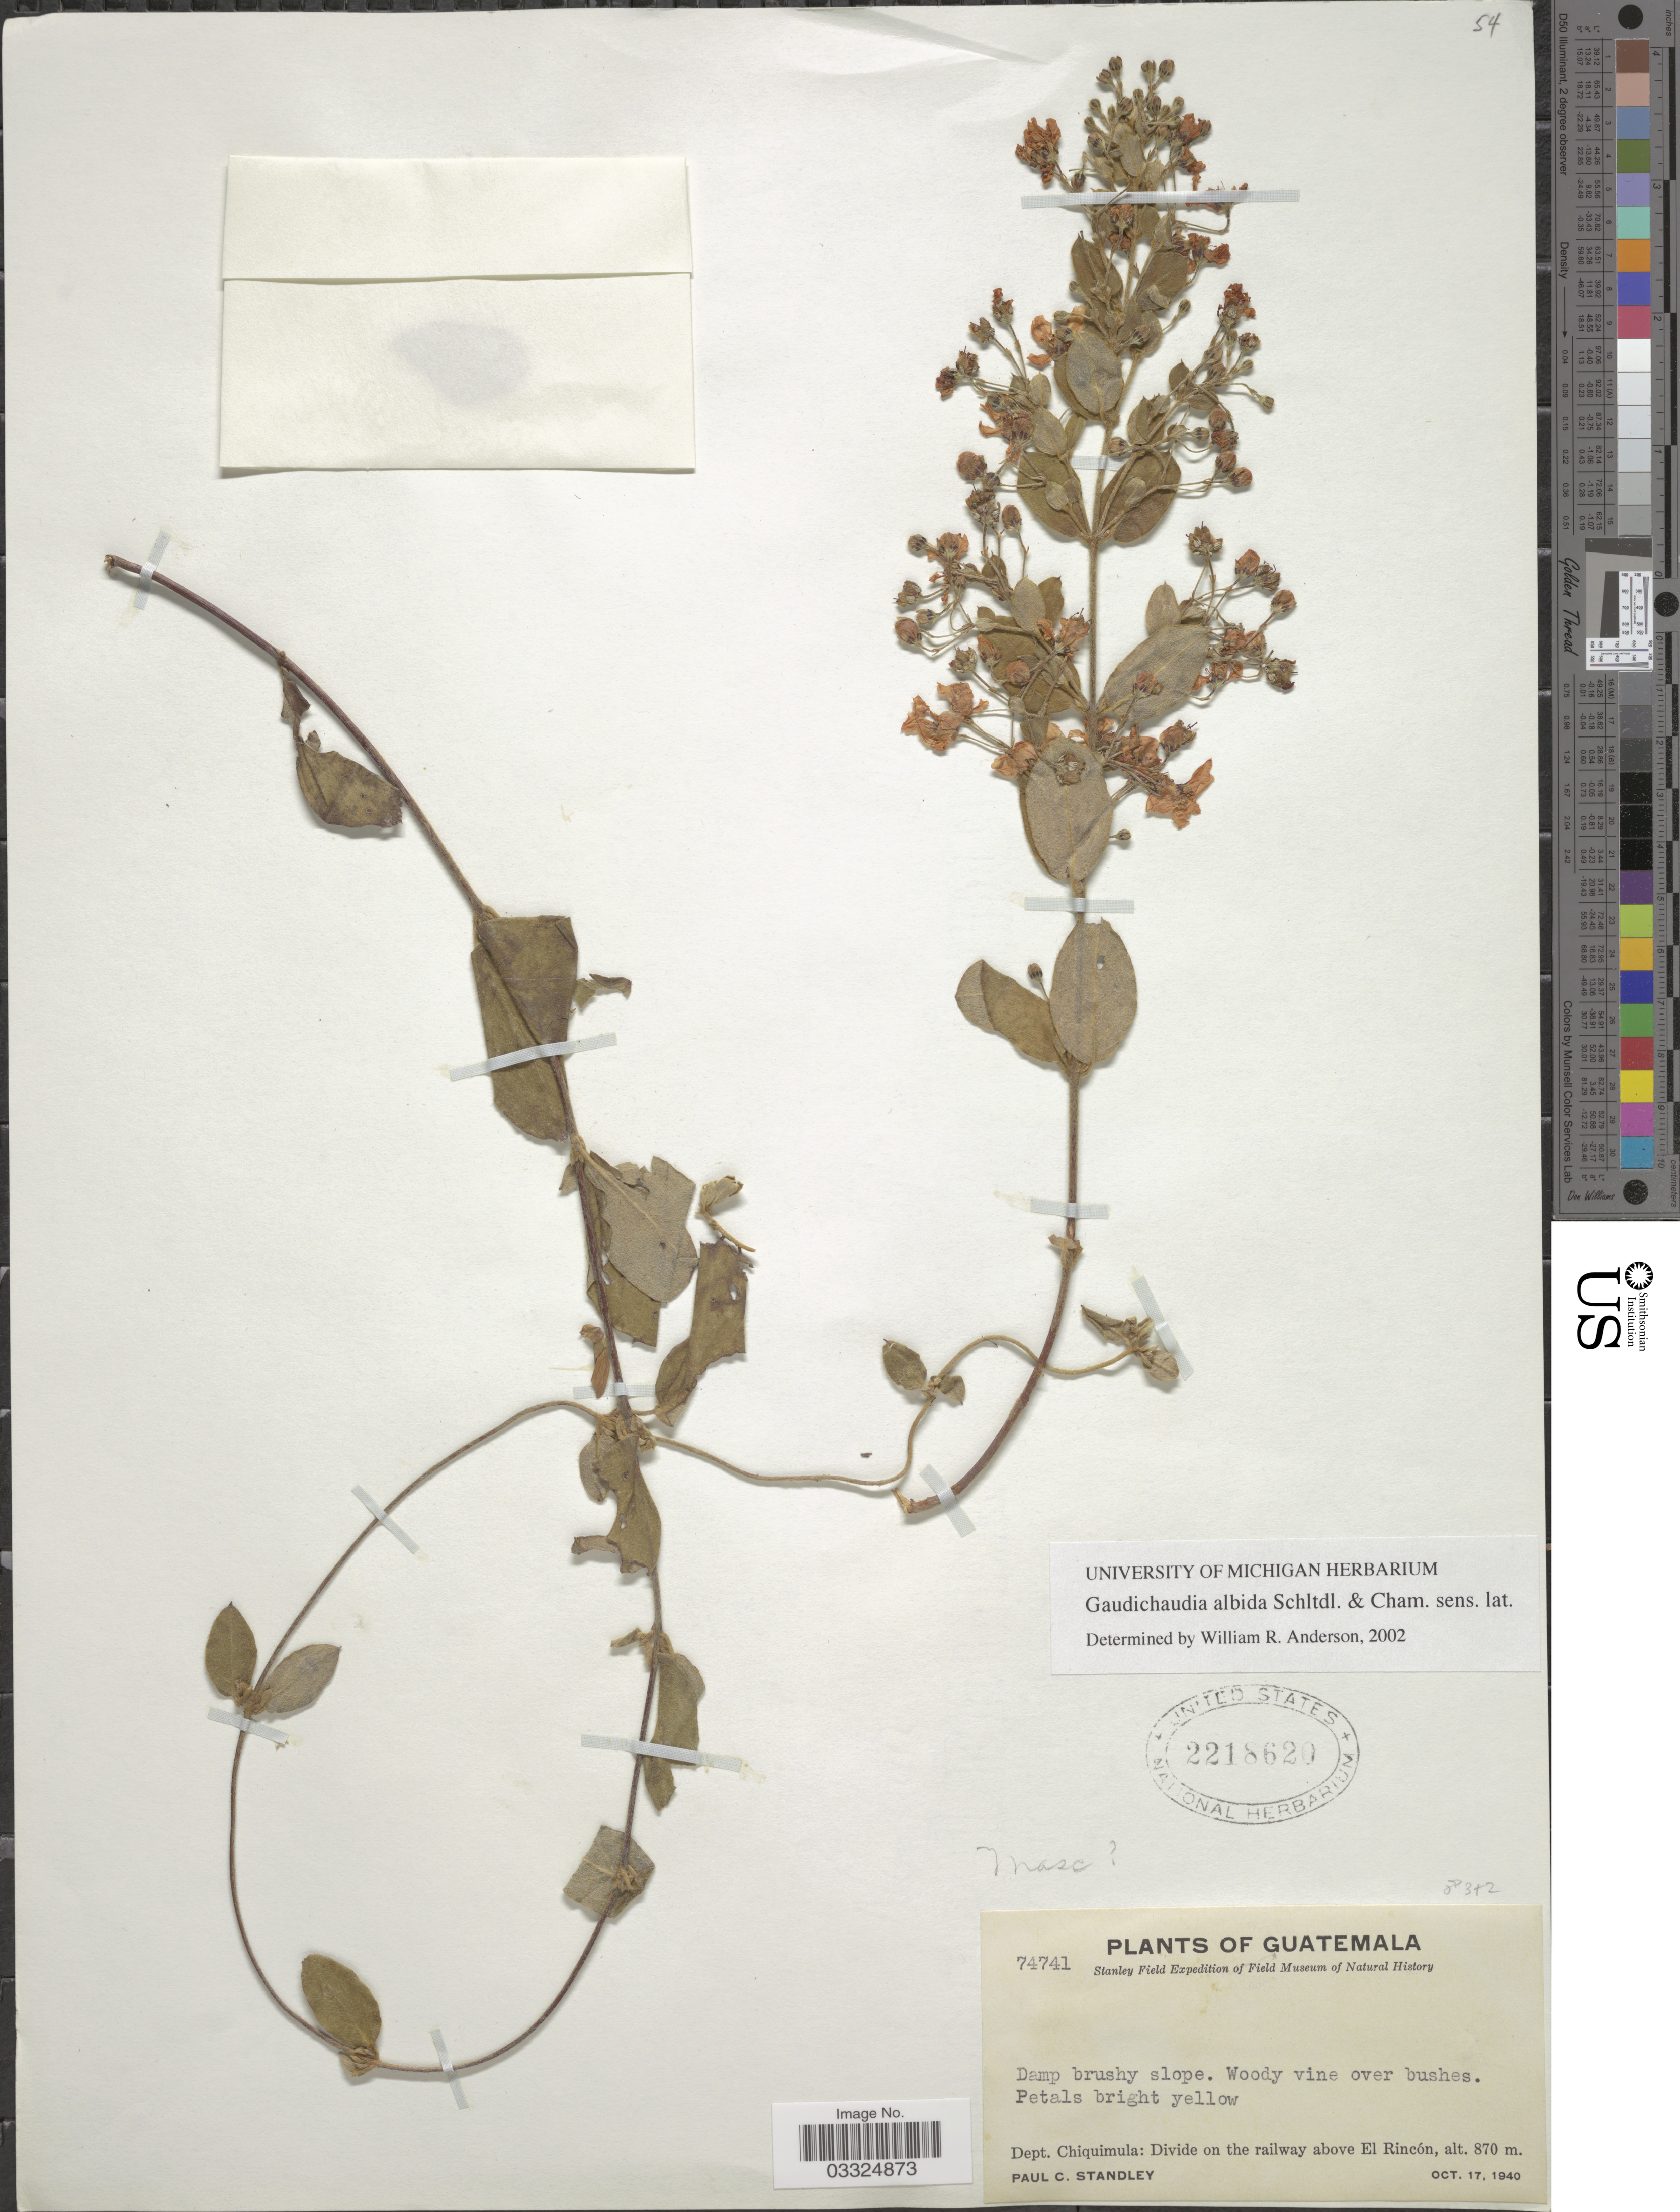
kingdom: Plantae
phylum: Tracheophyta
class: Magnoliopsida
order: Malpighiales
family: Malpighiaceae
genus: Gaudichaudia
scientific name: Gaudichaudia albida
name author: Schltdl. & Cham.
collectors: P. C. Standley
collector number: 74741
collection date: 1940-10-17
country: Guatemala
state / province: Chiquimula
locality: Dept. Chiquimula: Divide on the railway above El Rincón.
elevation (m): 870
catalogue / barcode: US 2218620